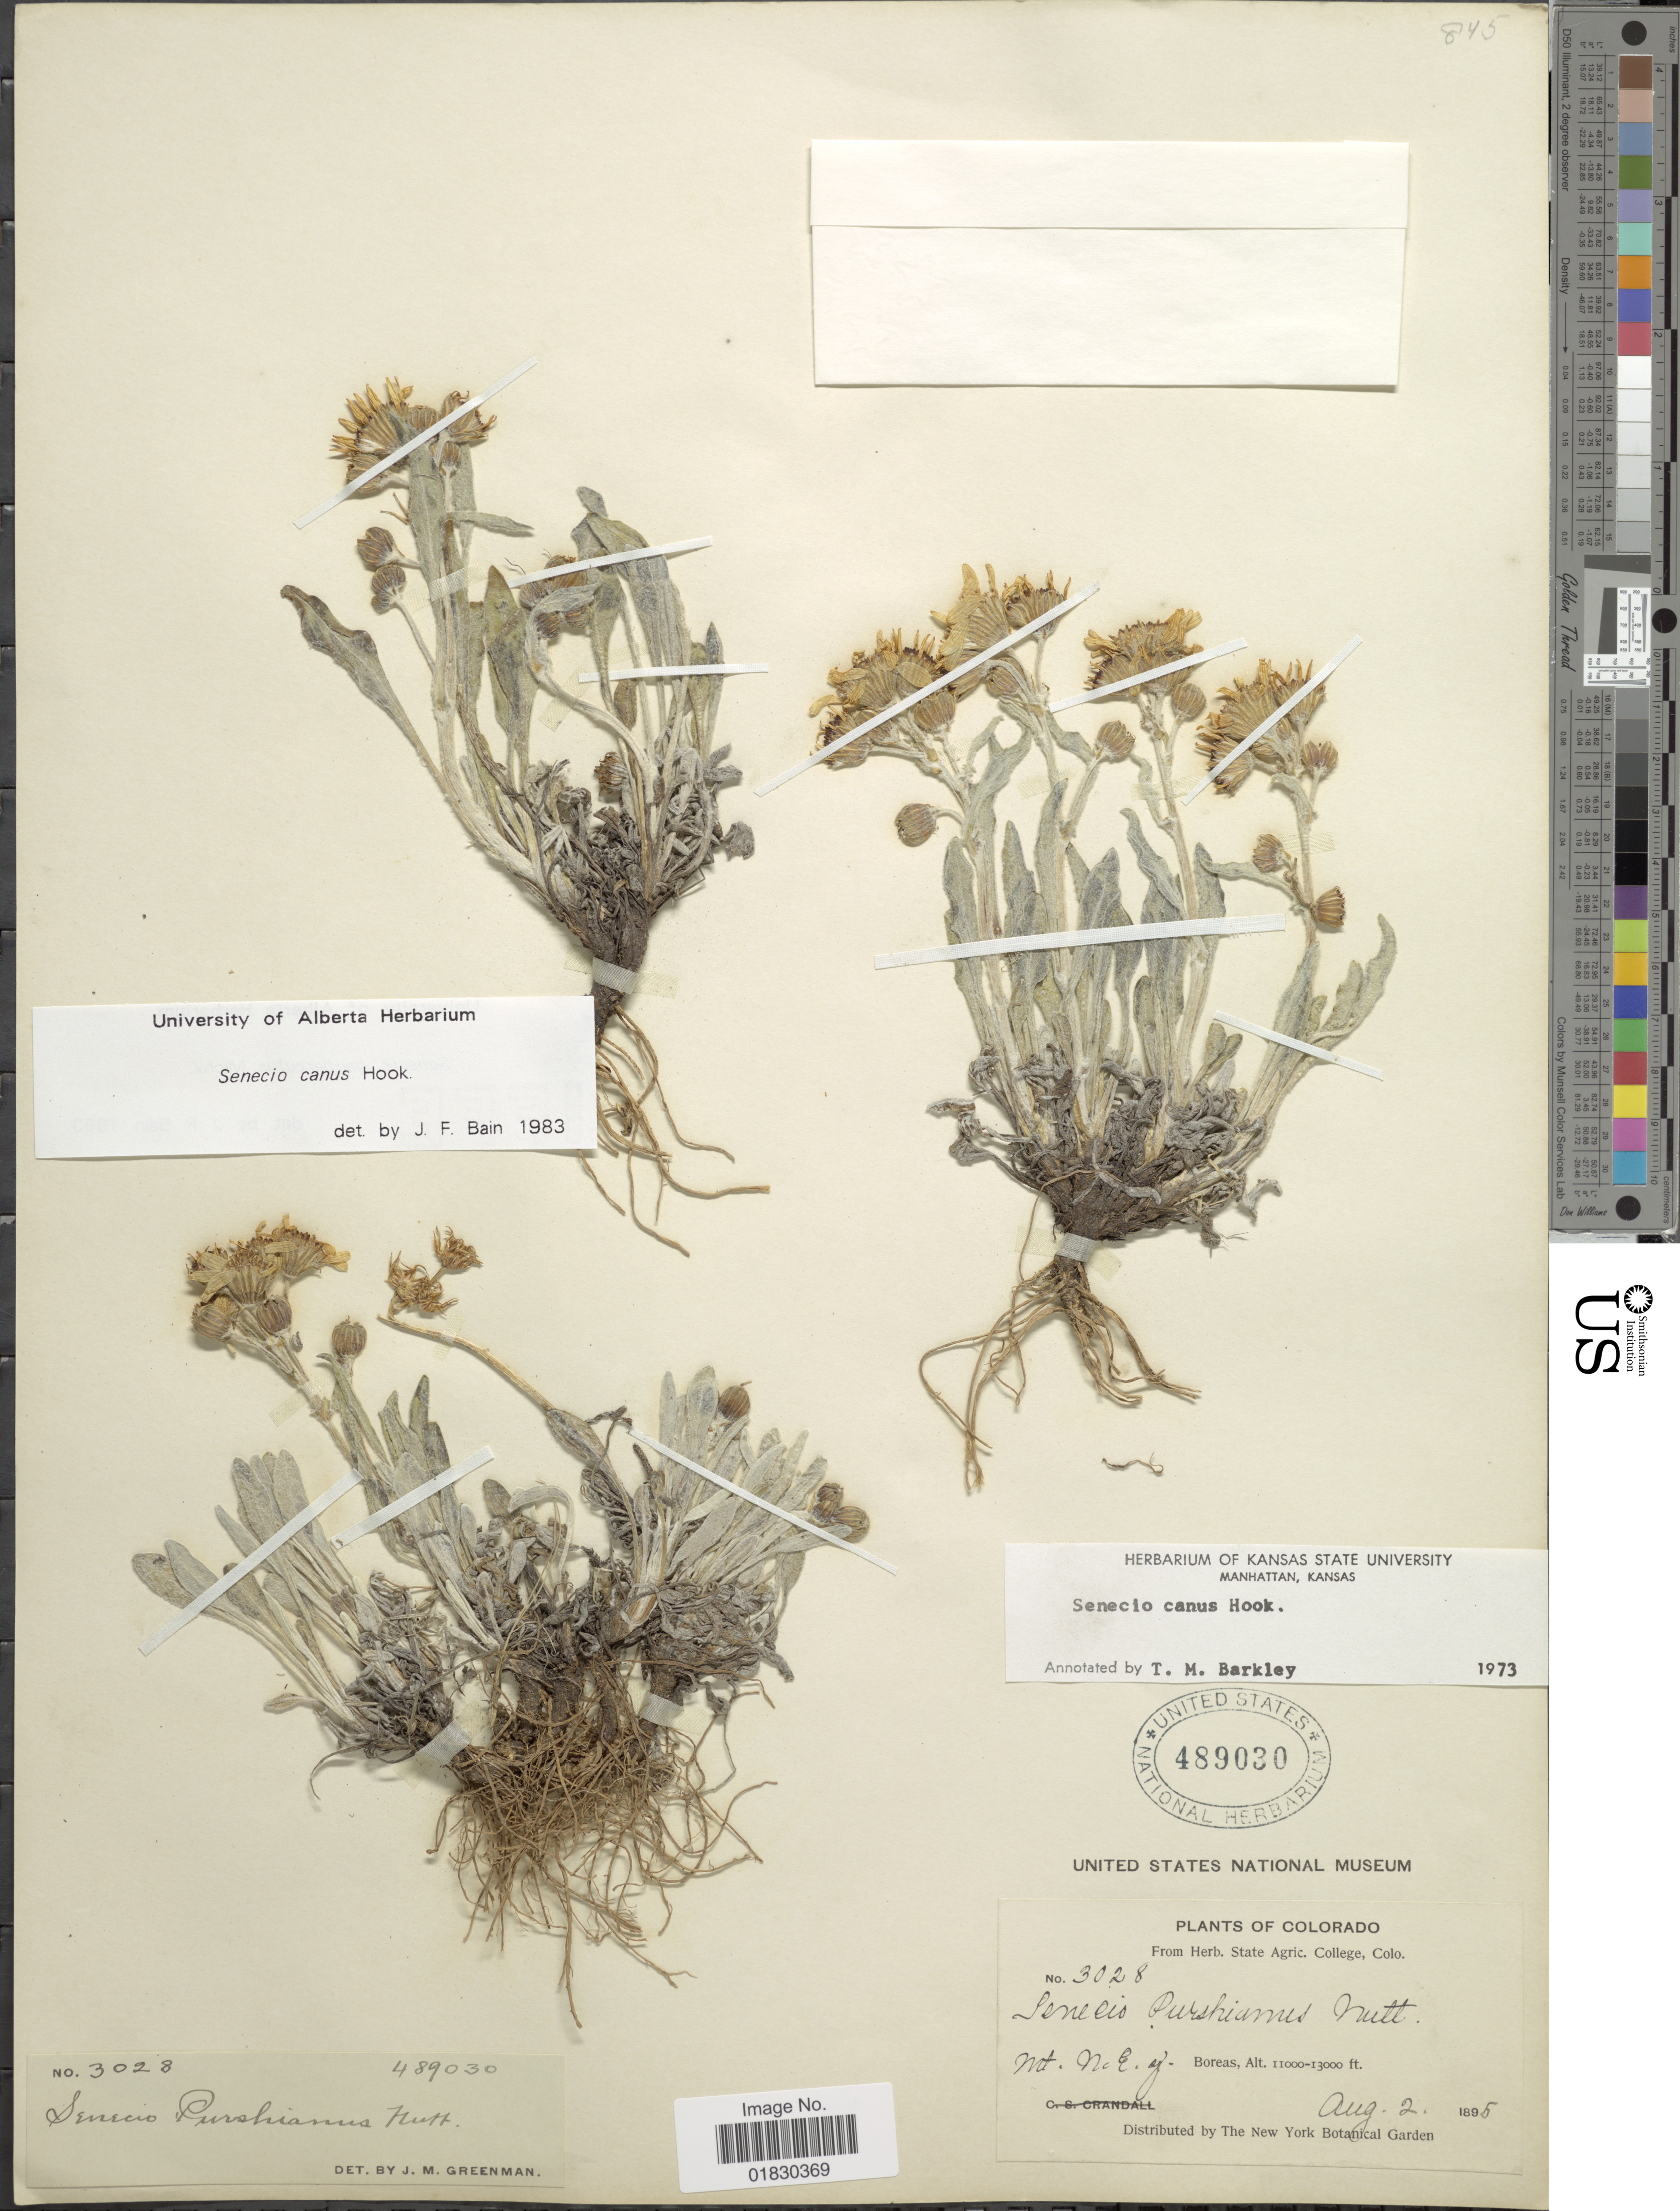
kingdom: Plantae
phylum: Tracheophyta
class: Magnoliopsida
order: Asterales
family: Asteraceae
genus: Packera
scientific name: Packera cana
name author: (Hook.) W.A. Weber & Á. Löve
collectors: ex herb. State Agric. College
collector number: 3028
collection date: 1895-08-02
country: United States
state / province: Colorado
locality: Boreas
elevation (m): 3353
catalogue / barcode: US 489030